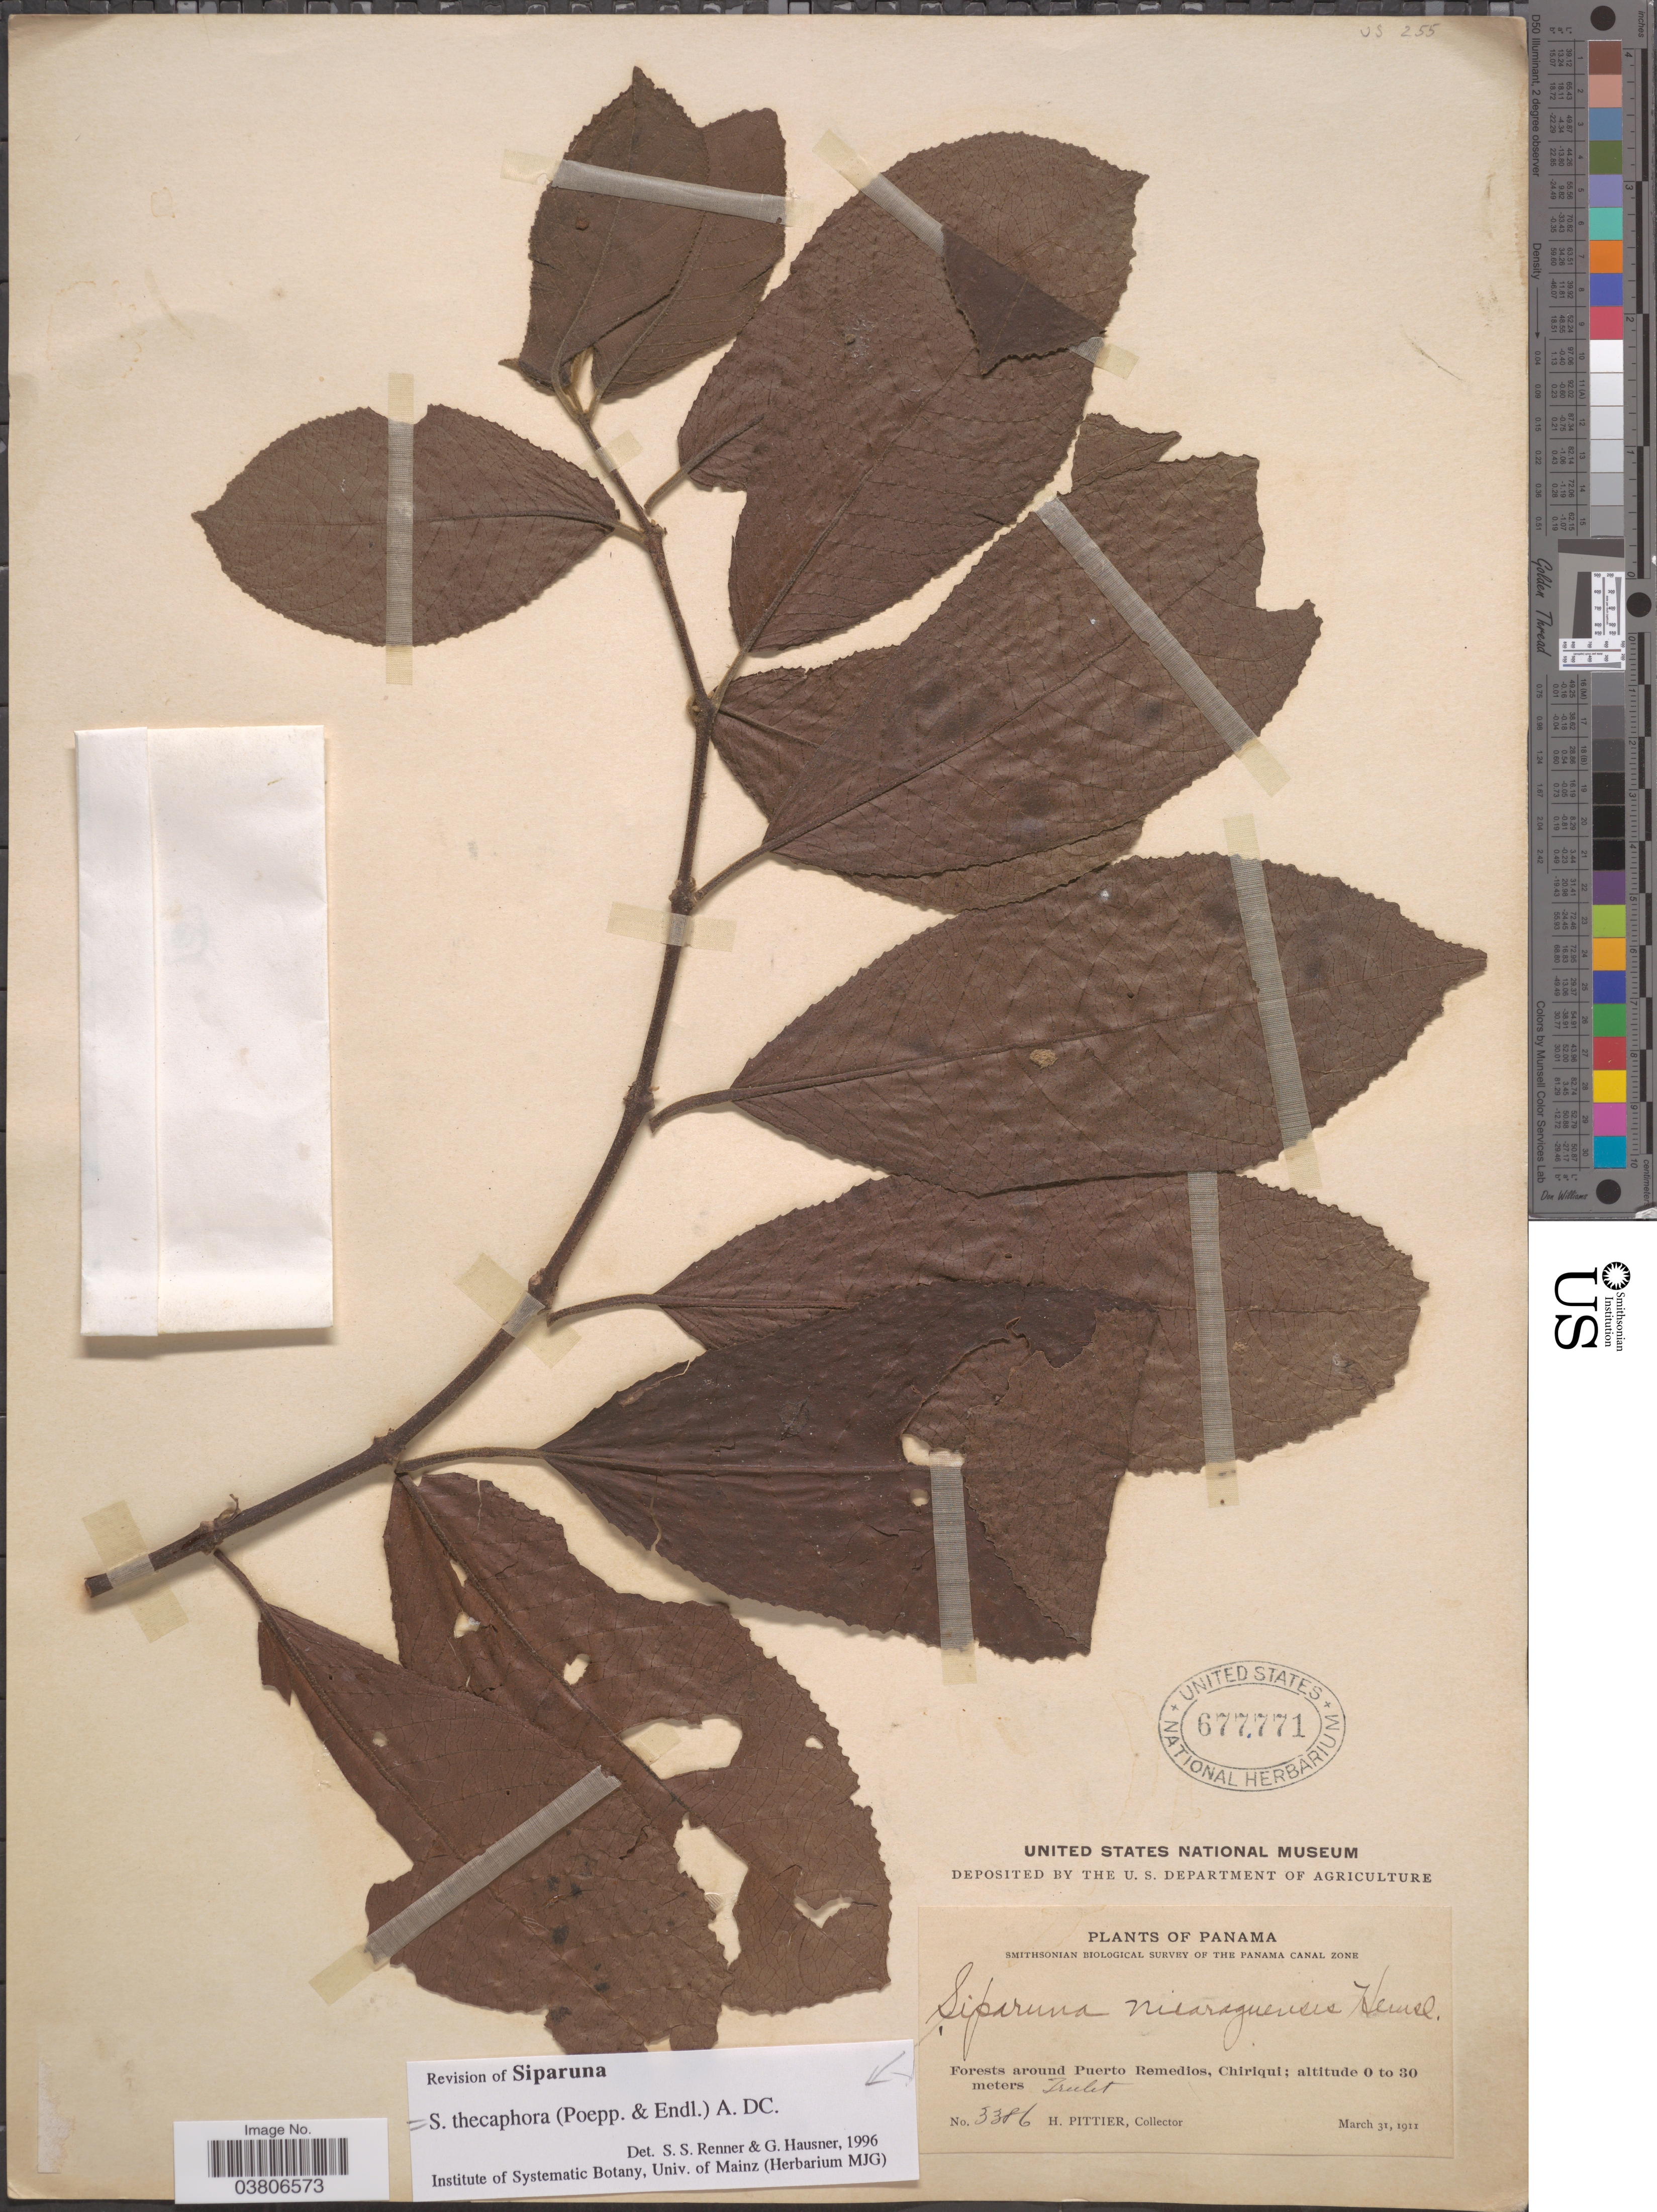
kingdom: Plantae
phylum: Tracheophyta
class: Magnoliopsida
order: Laurales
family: Siparunaceae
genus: Siparuna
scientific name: Siparuna thecaphora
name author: (Poepp. & Endl.) A. DC.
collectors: H. F. Pittier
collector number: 3386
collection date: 1911-03-31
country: Panama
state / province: Chiriqui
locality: Forests around Puerto Remedios.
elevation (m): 0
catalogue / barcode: US 677771